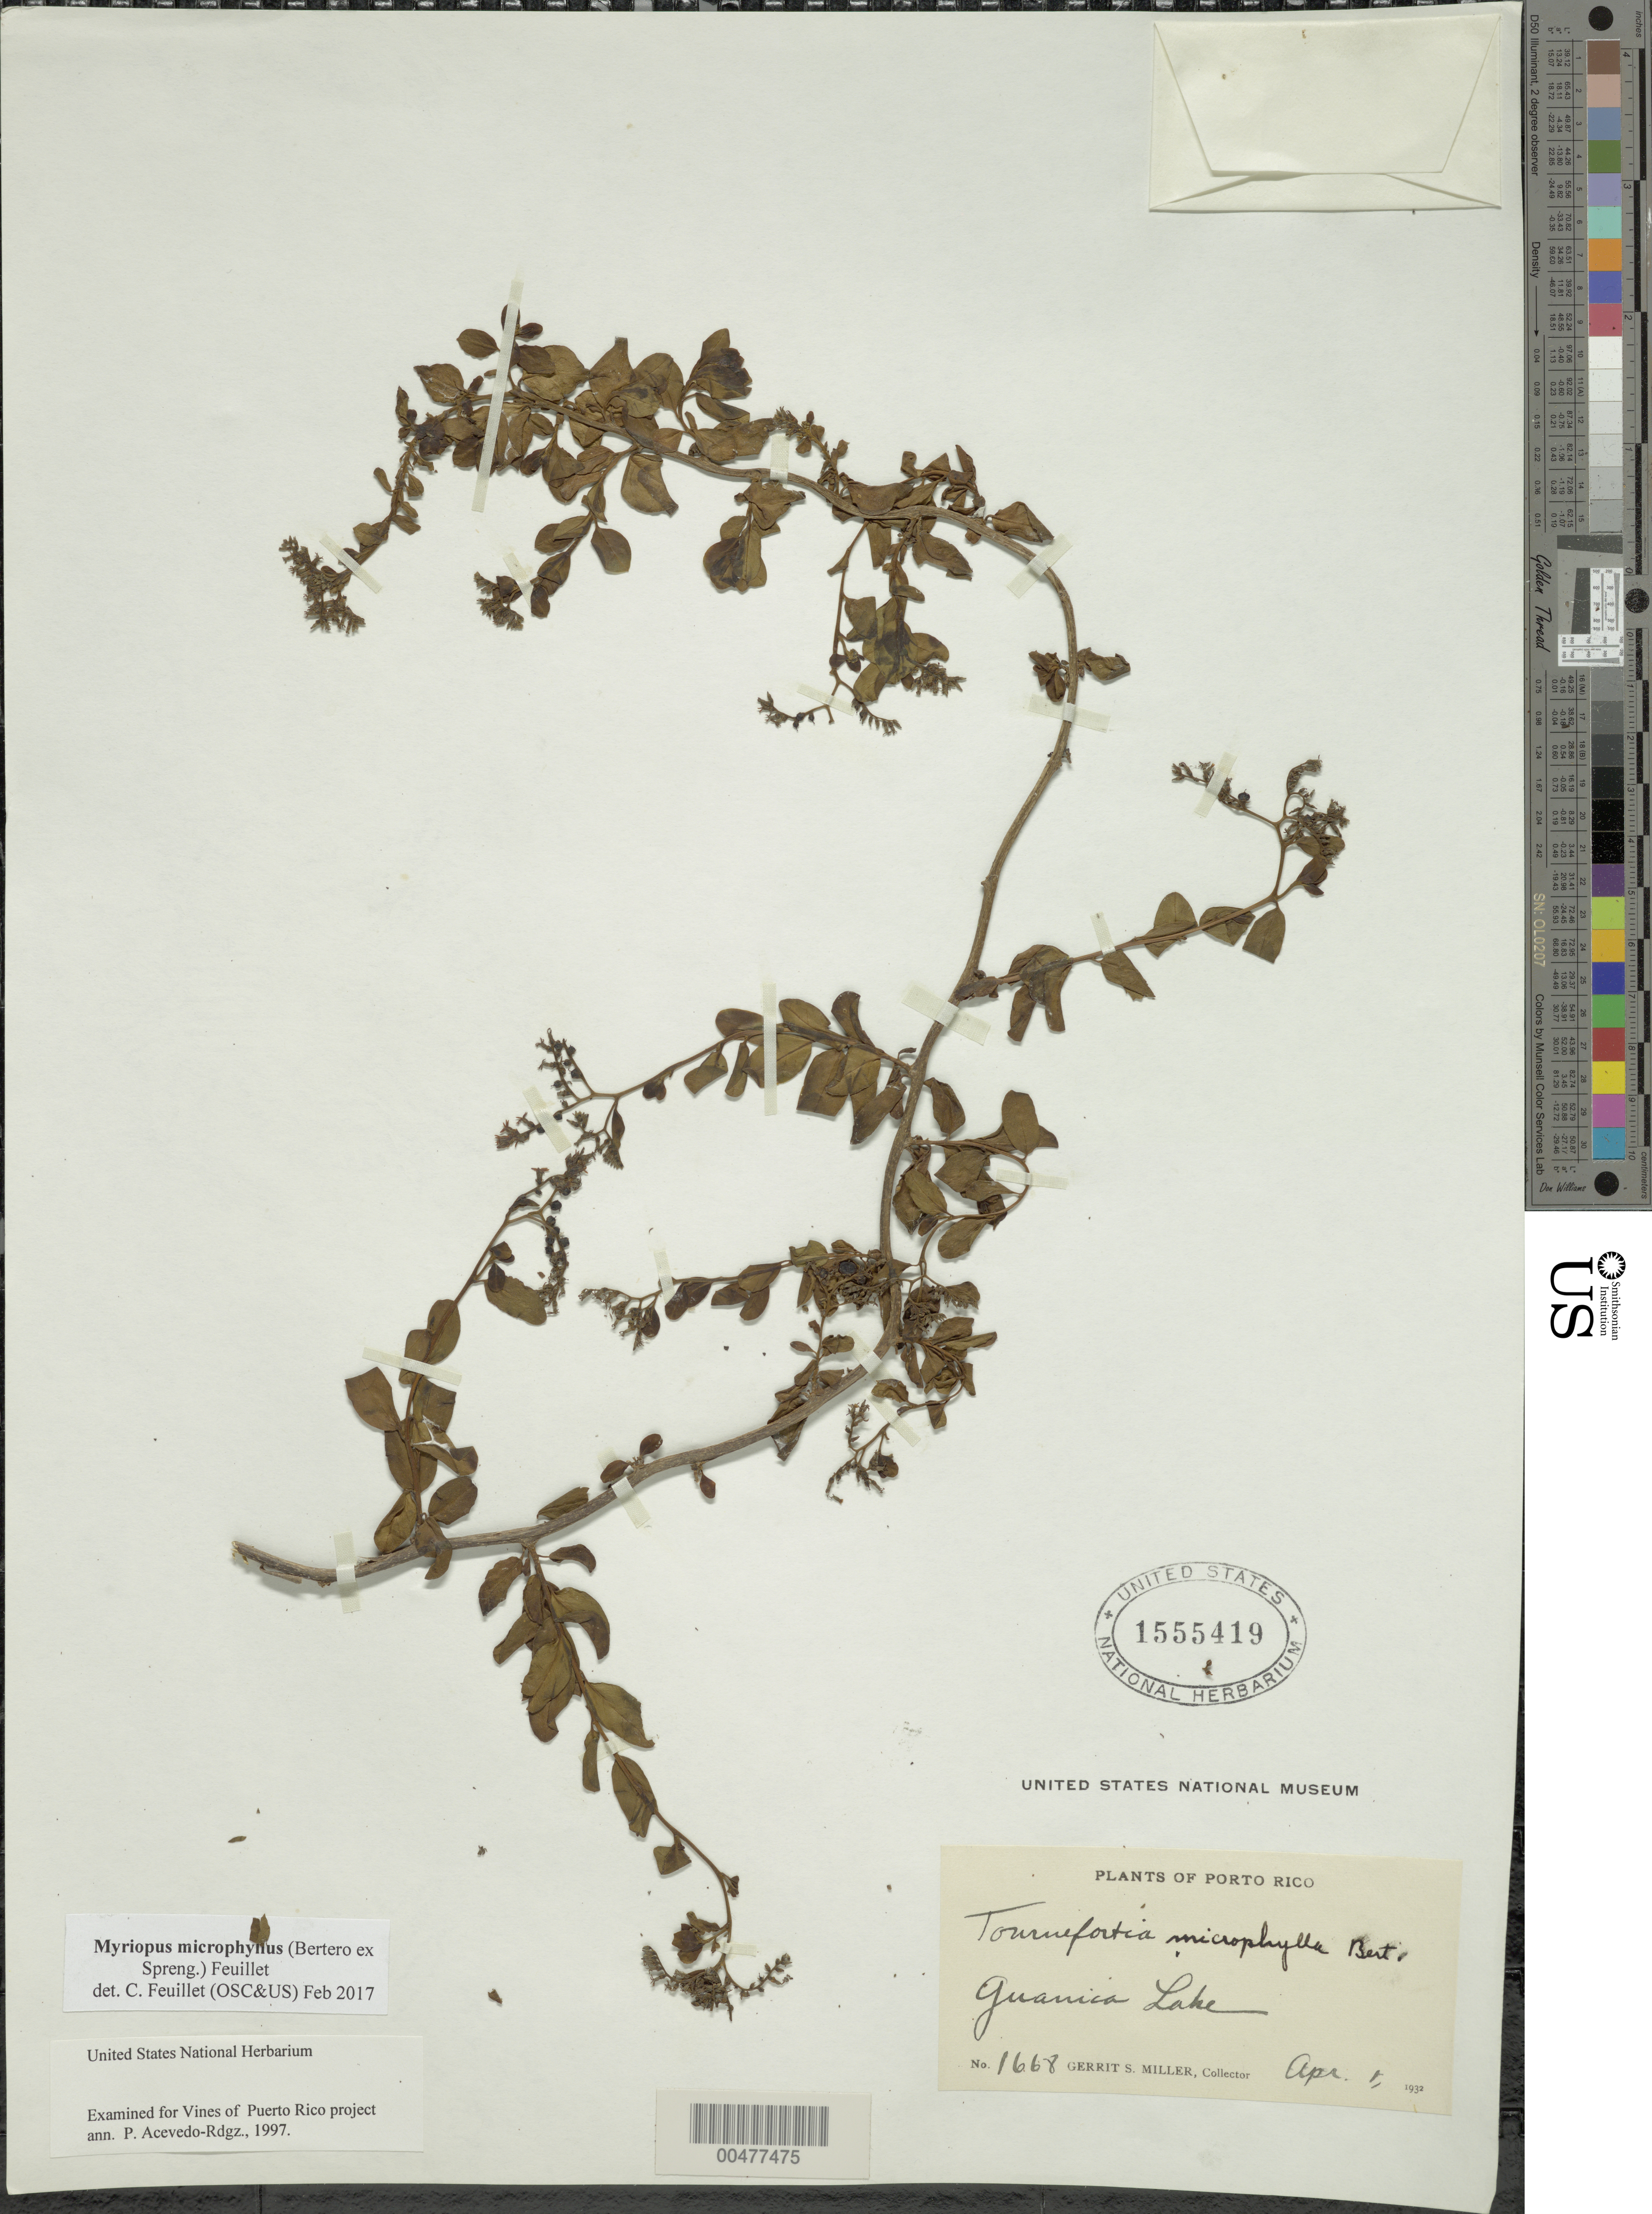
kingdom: Plantae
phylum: Tracheophyta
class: Magnoliopsida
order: Boraginales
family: Heliotropiaceae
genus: Myriopus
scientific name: Myriopus microphyllus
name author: (Bertero ex Spreng.) Feuillet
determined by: Feuillet, C.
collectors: G. S. Miller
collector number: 1668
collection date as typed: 01 Apr 1932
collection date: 1932-04-01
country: Puerto Rico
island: Greater Antilles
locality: Guanica Lake.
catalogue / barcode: US 1555419